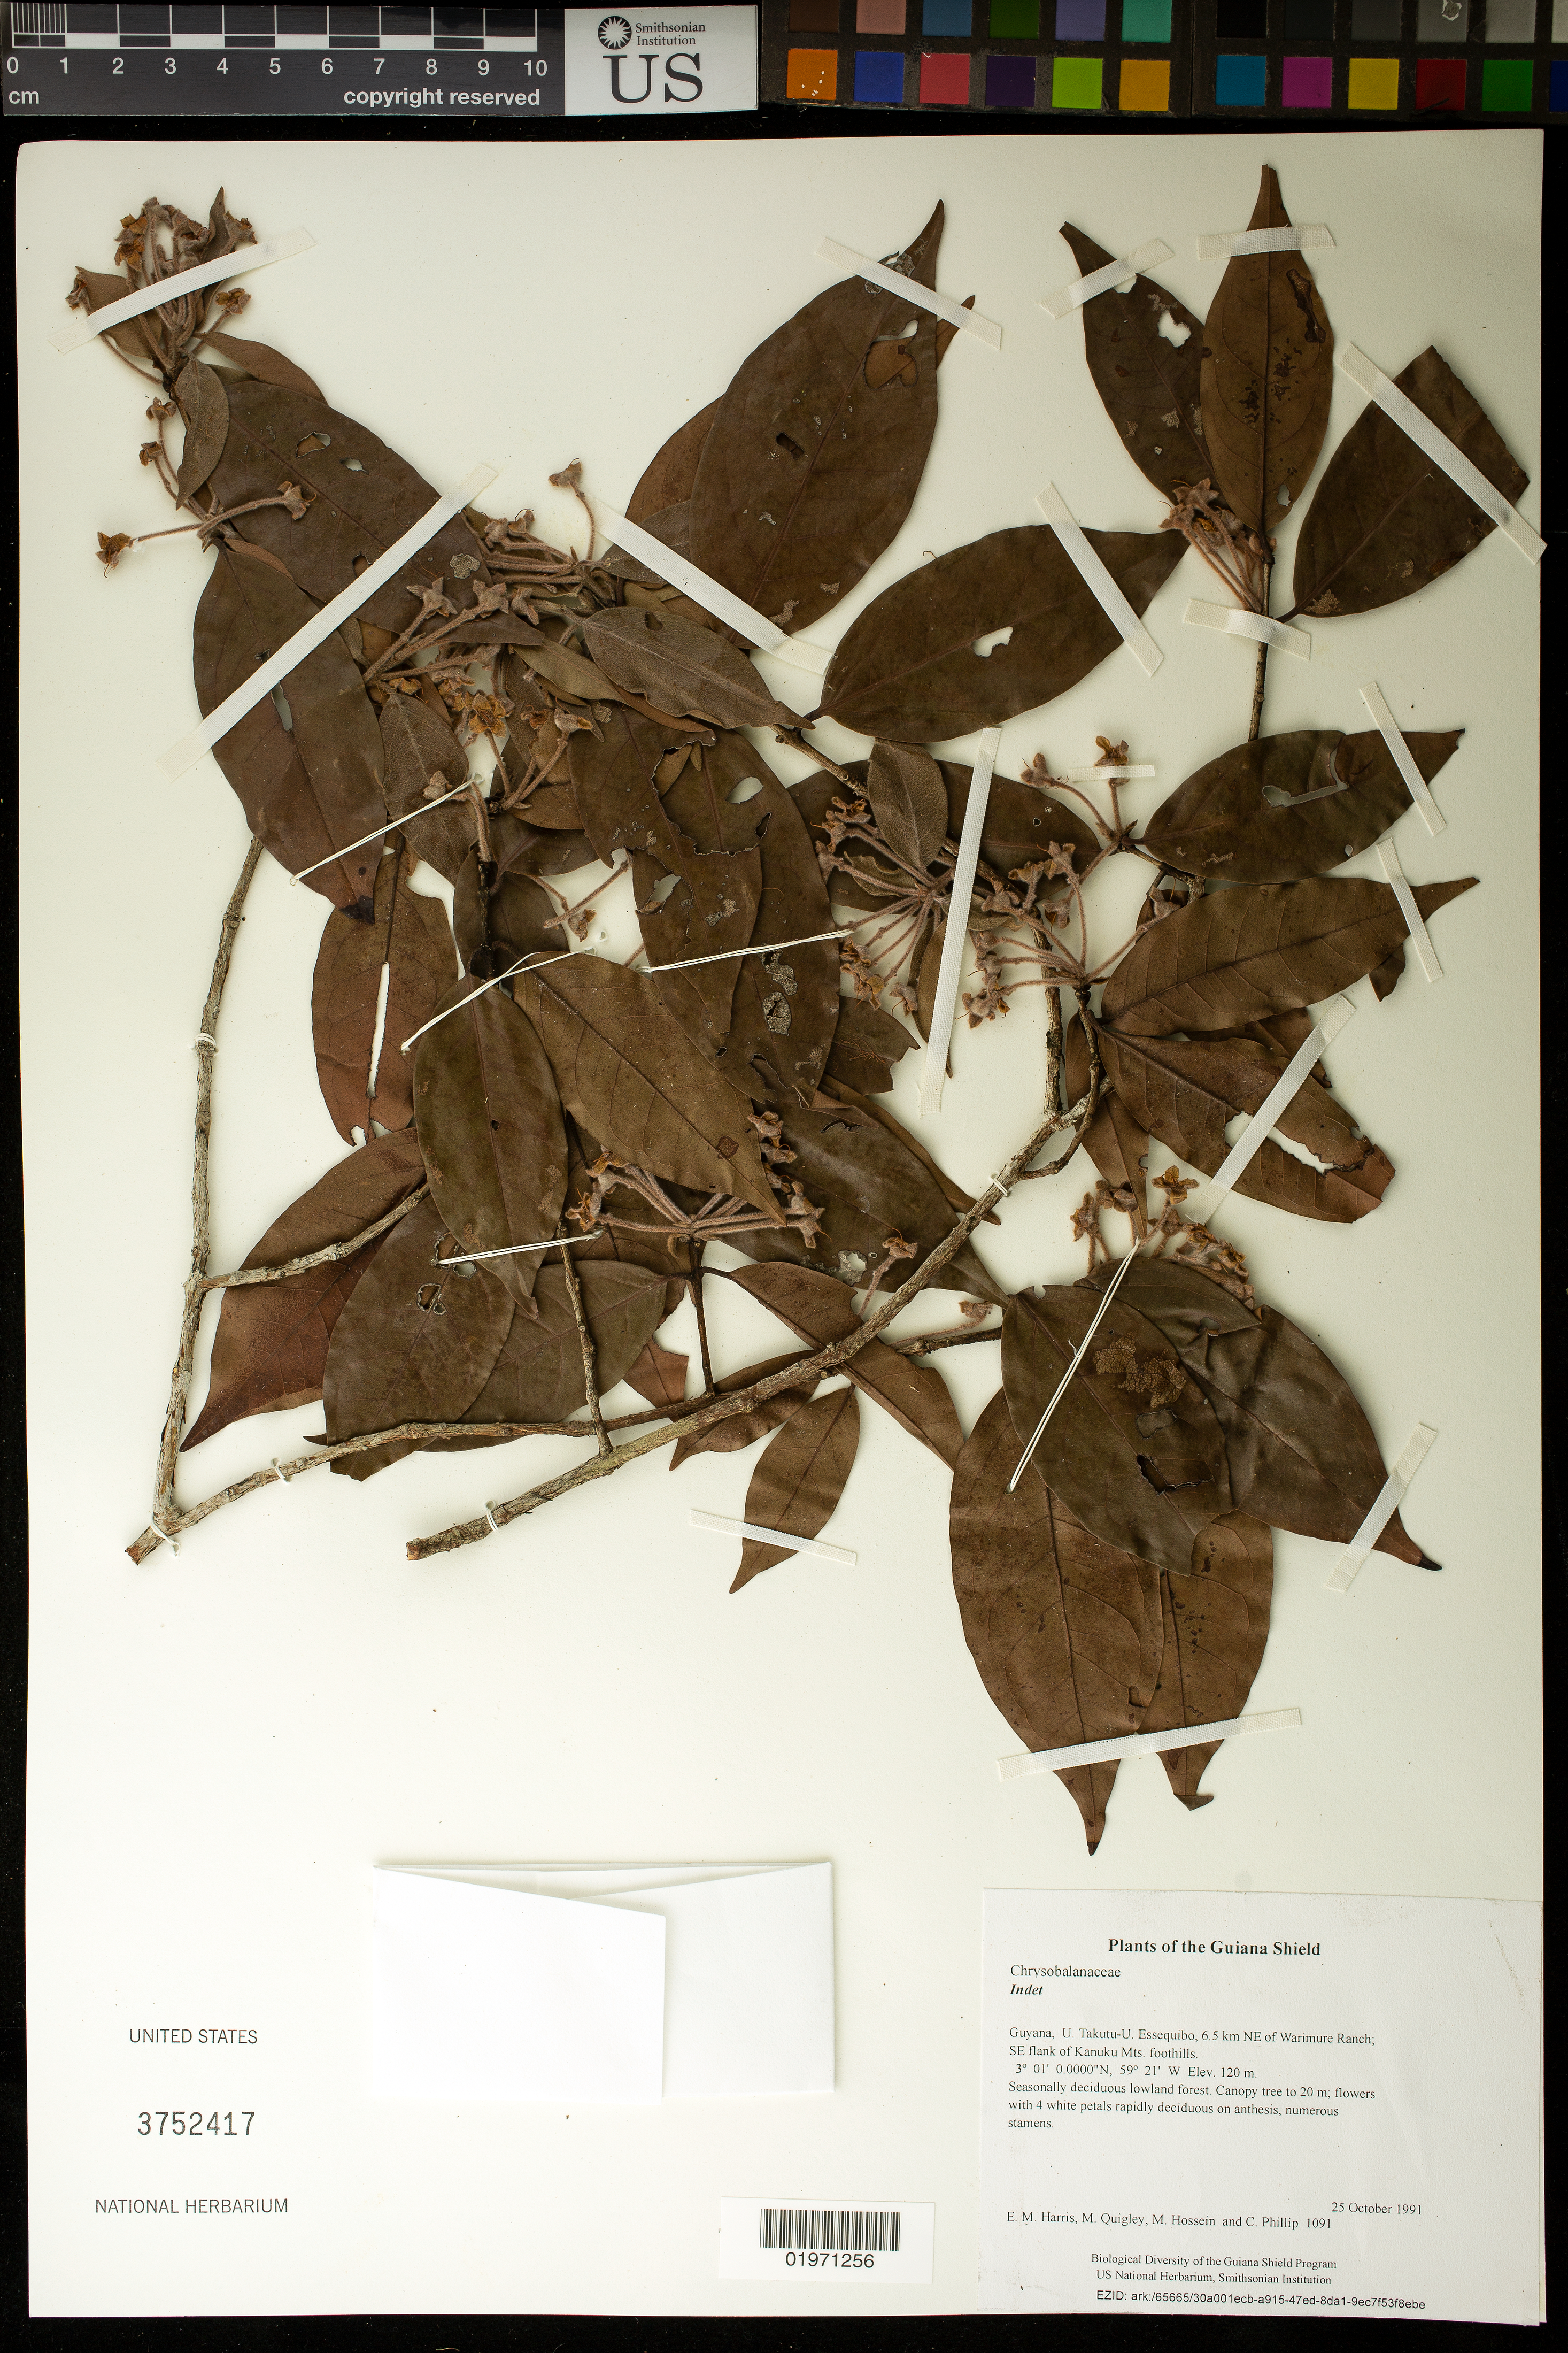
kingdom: Plantae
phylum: Tracheophyta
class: Magnoliopsida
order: Malpighiales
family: Chrysobalanaceae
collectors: E. M. Harris, M. Quigley, M. Hossein & C. Phillip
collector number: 1091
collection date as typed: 25 October 1991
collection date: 1991-10-25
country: Guyana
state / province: U. Takutu-U. Essequibo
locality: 6.5 km NE of Warimure Ranch; SE flank of Kanuku Mts. foothills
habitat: Seasonally deciduous lowland forest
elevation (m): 120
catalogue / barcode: US 3752417